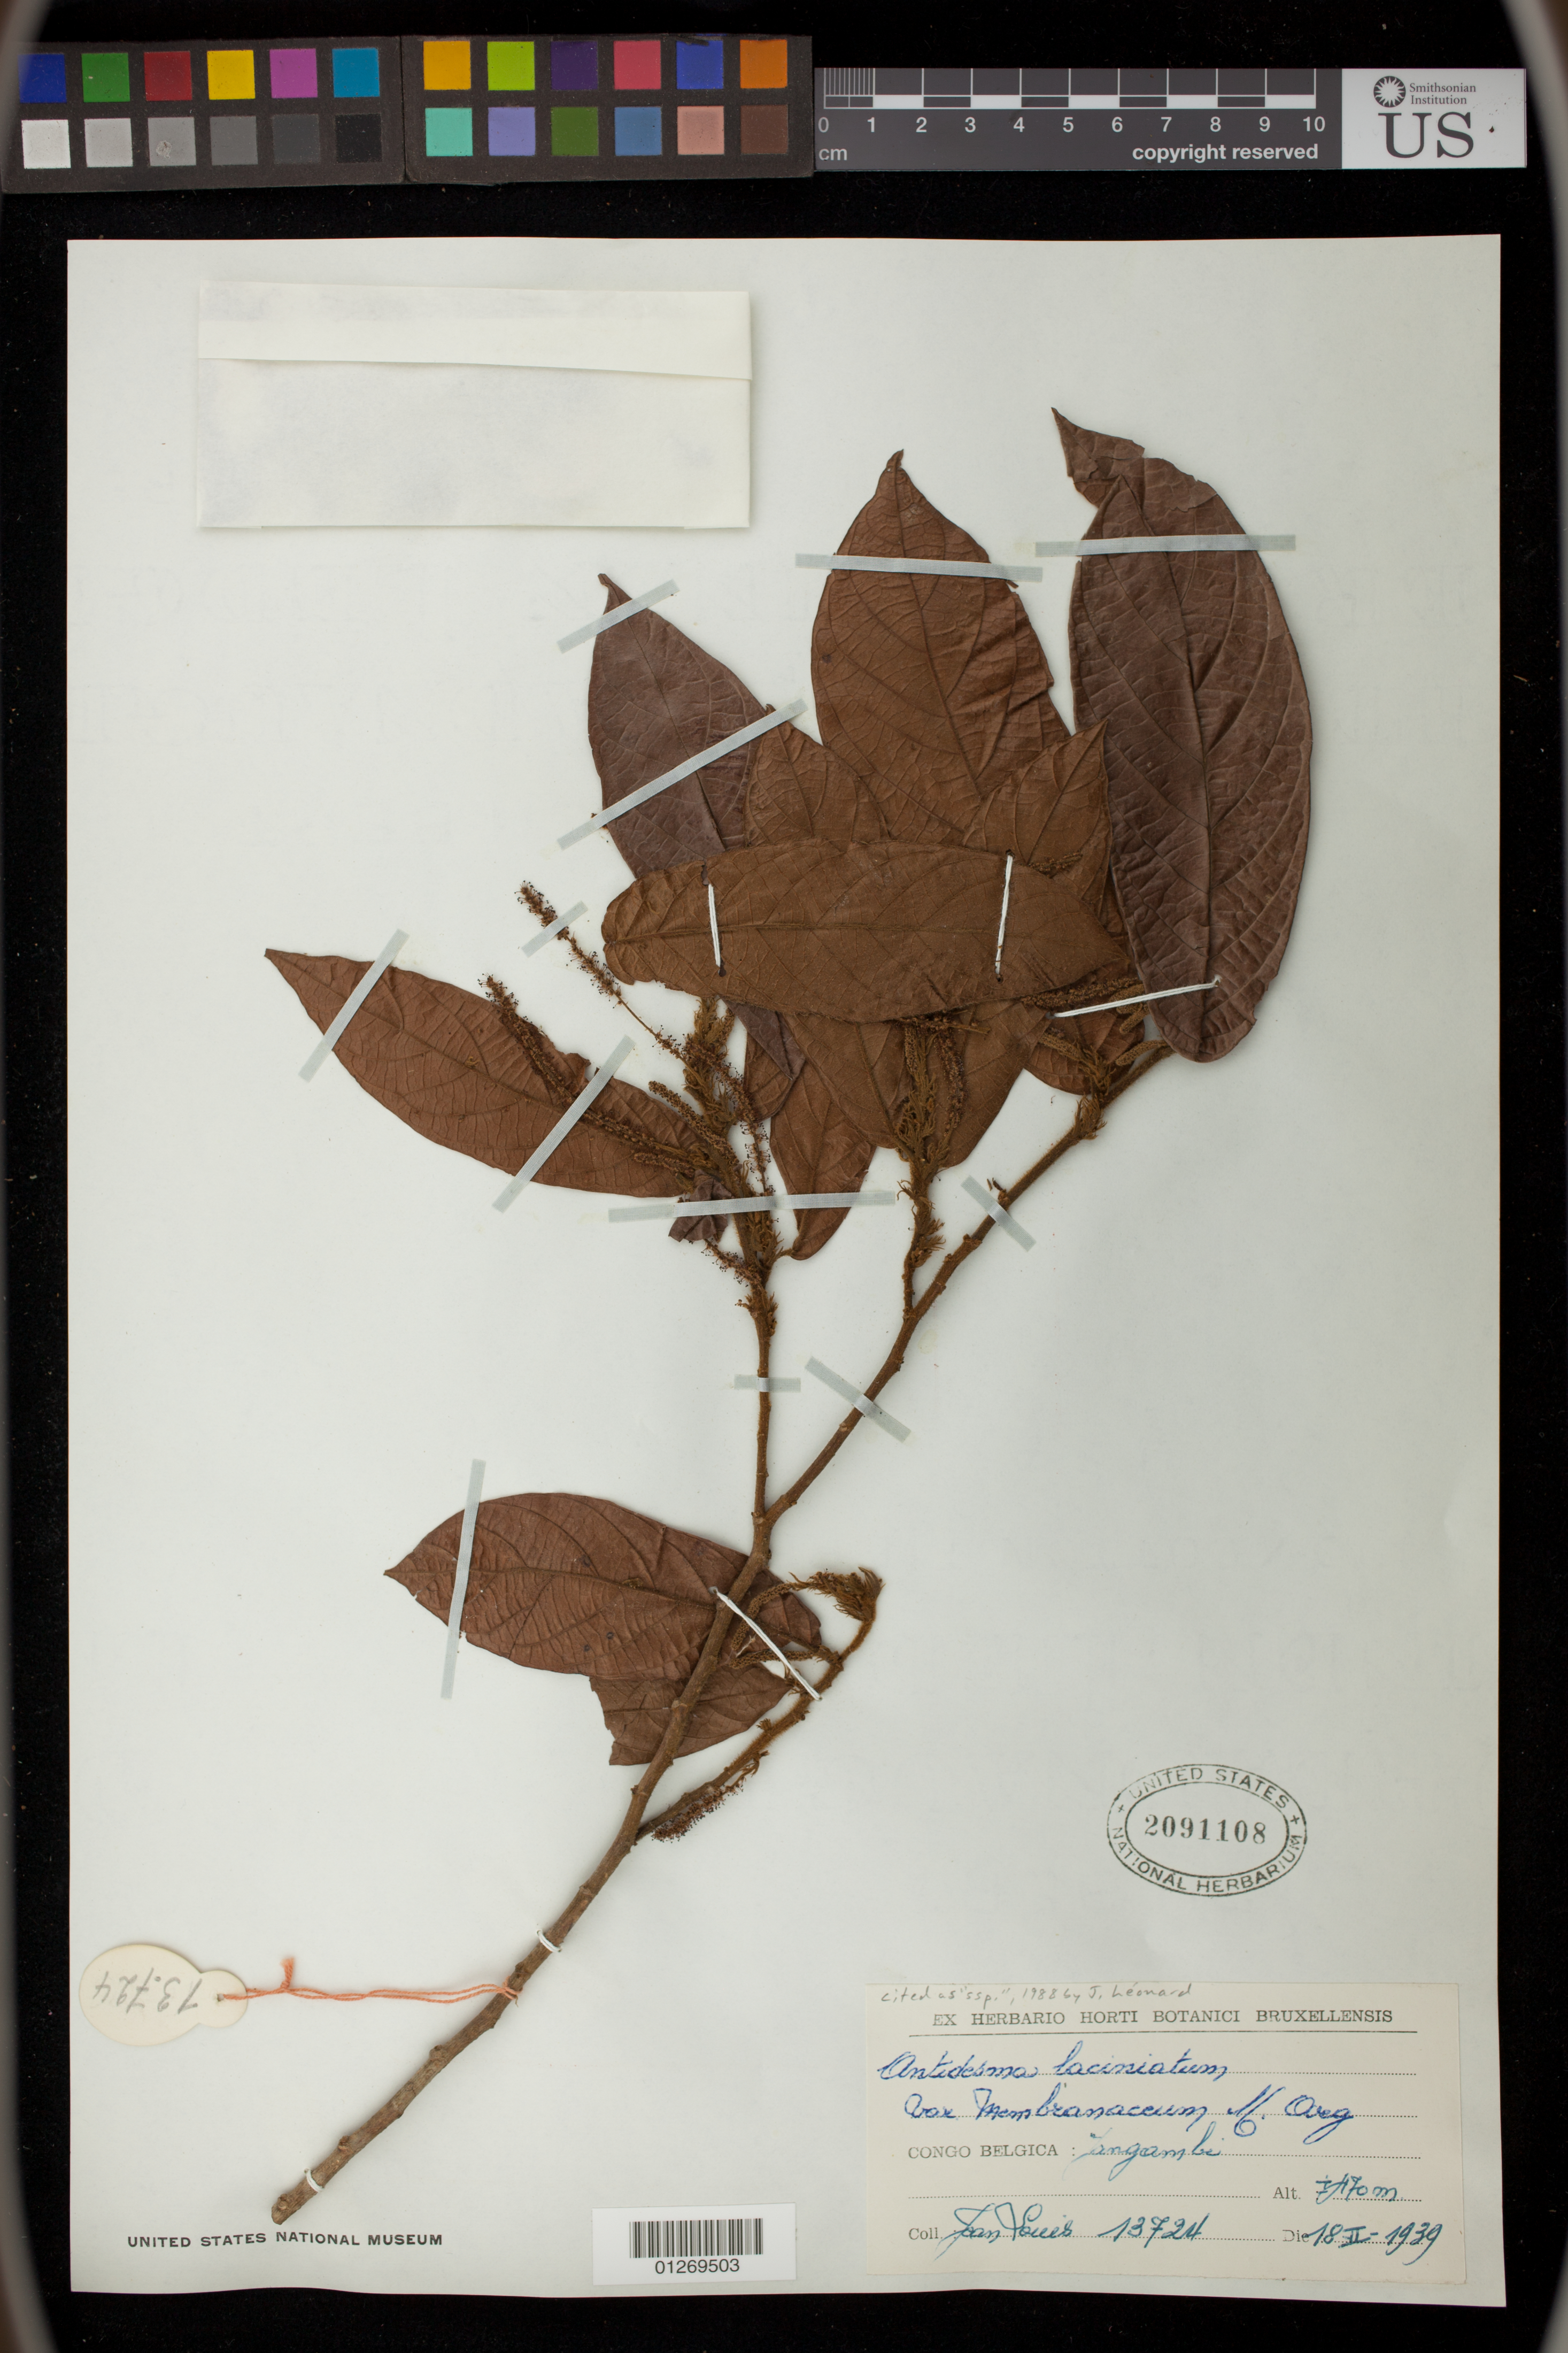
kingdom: Plantae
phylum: Tracheophyta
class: Magnoliopsida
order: Malpighiales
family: Phyllanthaceae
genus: Antidesma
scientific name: Antidesma laciniatum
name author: Müll. Arg.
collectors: J. Louis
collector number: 13724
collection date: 1939-02-18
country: Congo, Democratic Republic of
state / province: Tshopo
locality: Jangambi [INTERPRETTED: Yangambi]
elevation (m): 470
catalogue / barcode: US 2091108